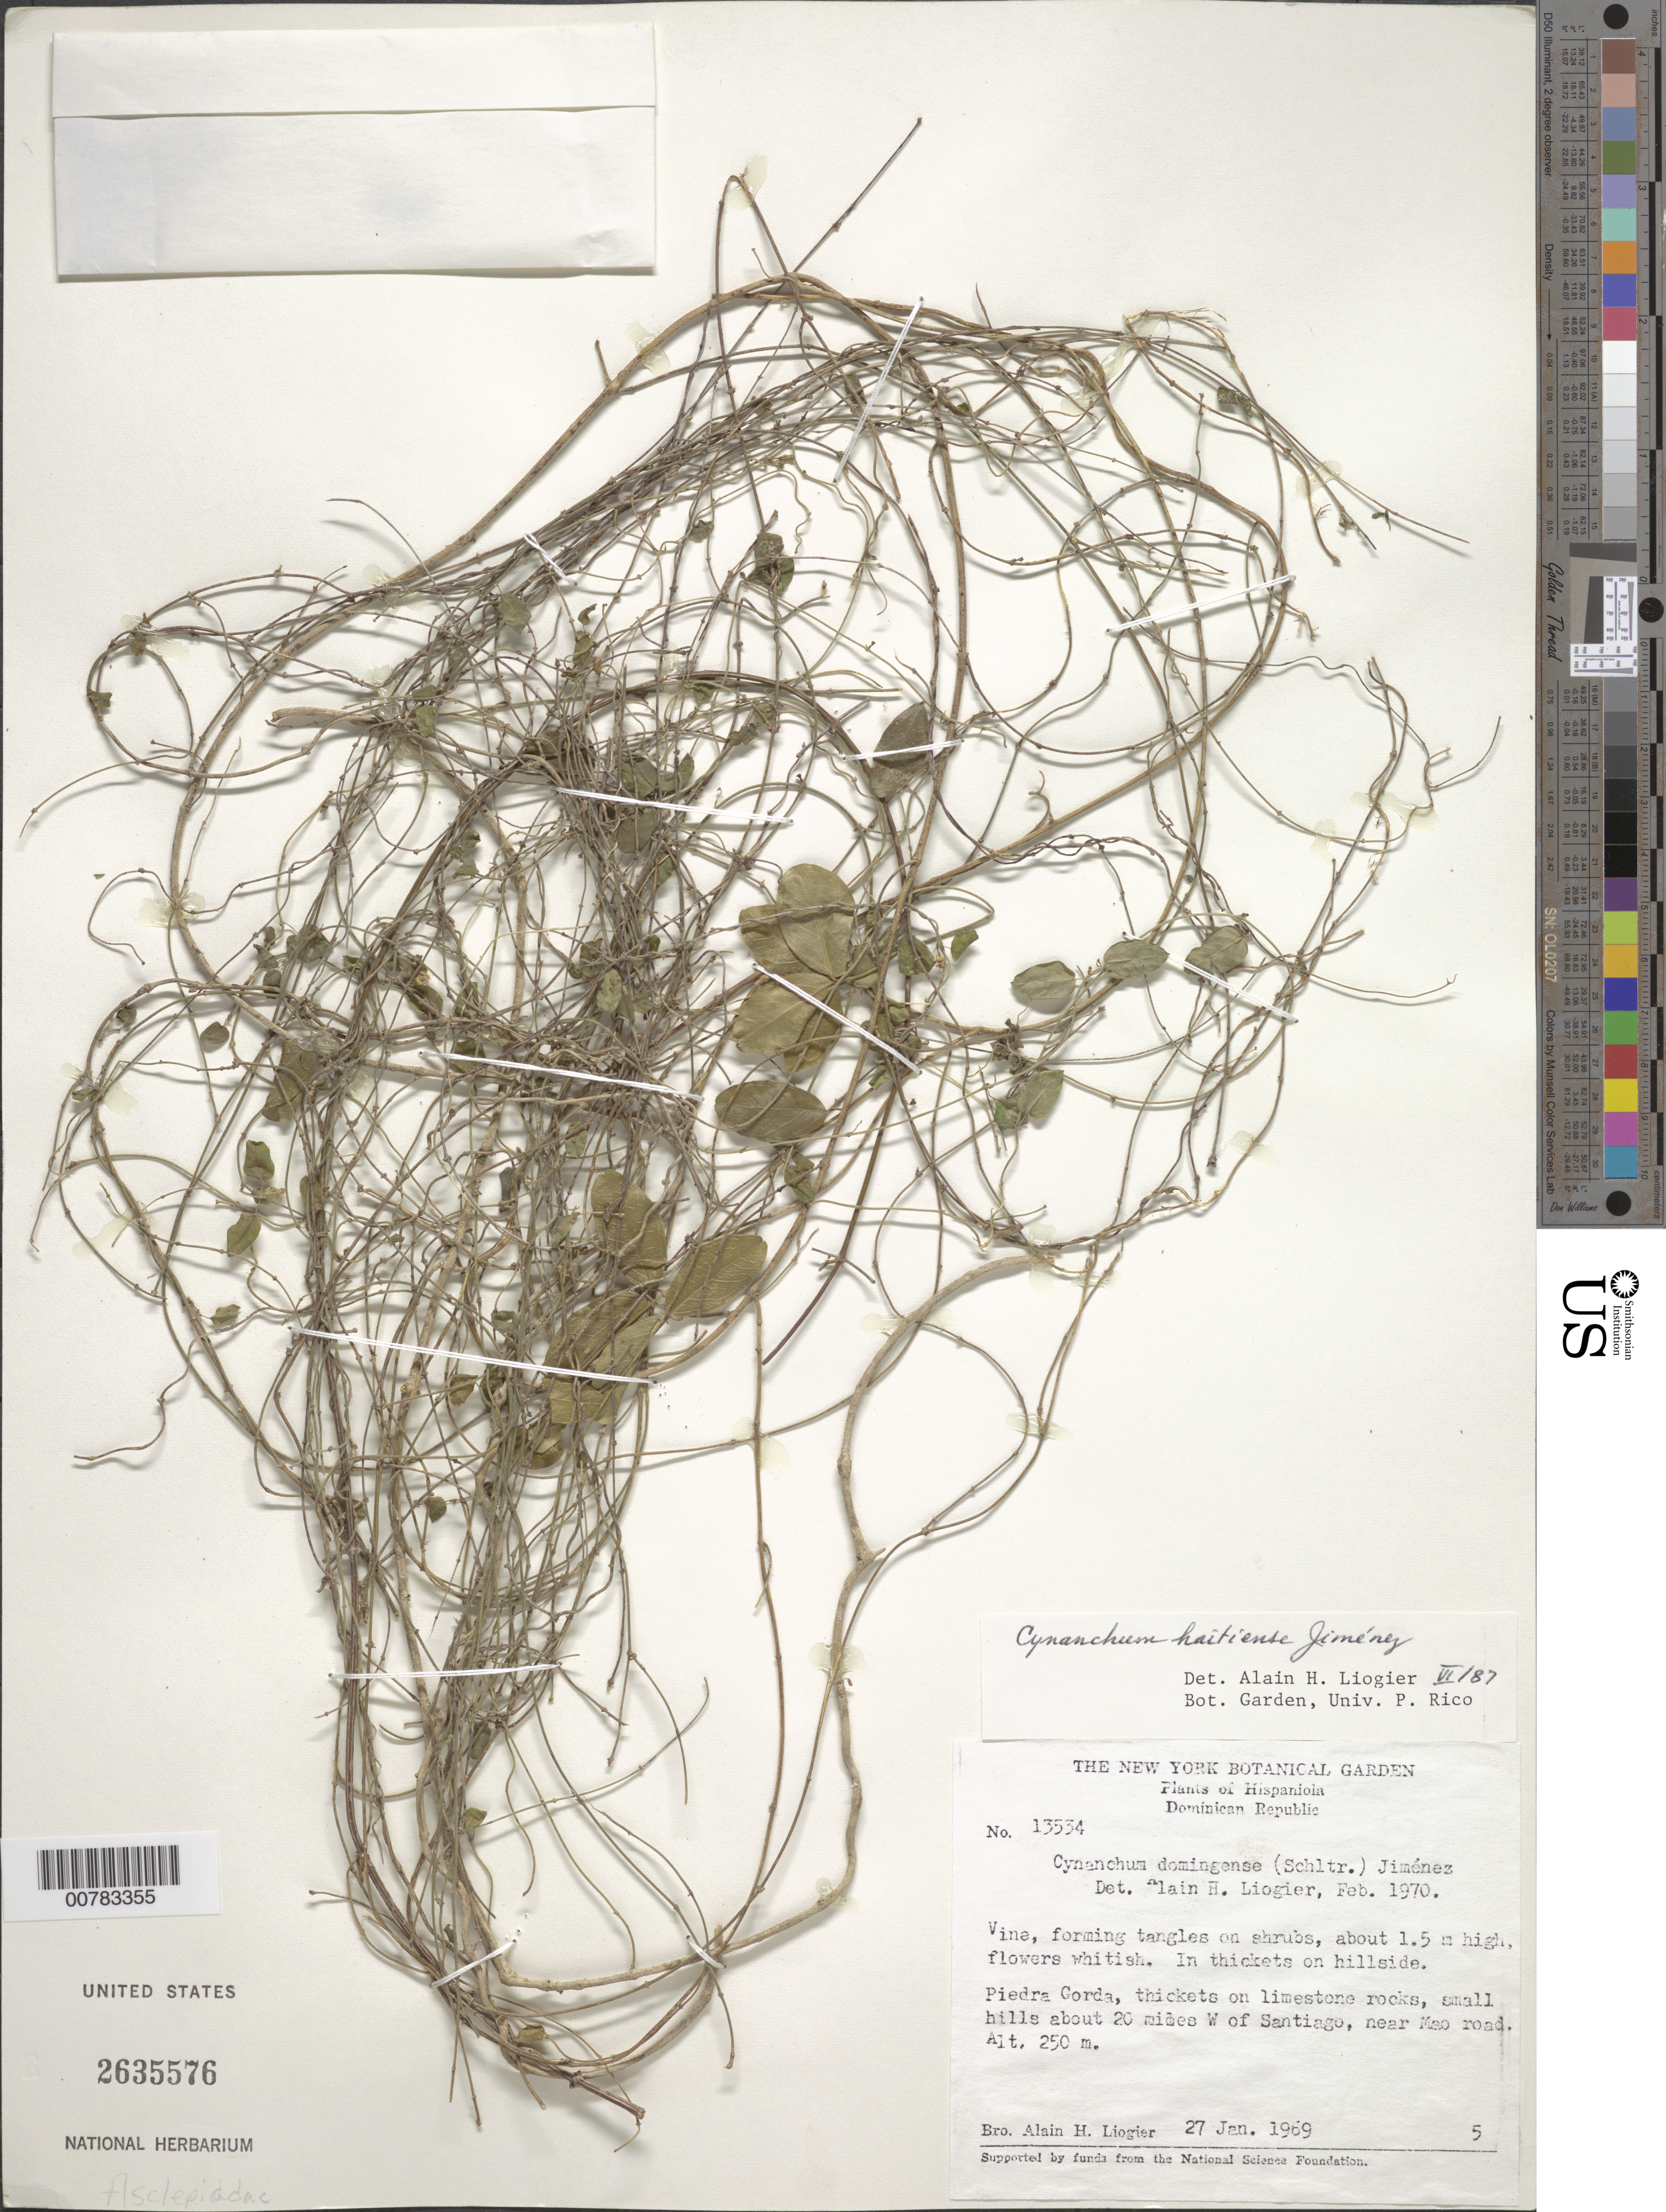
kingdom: Plantae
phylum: Tracheophyta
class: Magnoliopsida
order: Gentianales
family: Apocynaceae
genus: Metastelma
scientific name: Metastelma astephanoides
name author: Schltr.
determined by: Liogier, Alain H.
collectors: A. H. Liogier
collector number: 13534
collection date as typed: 27 Jan 1969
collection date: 1969-01-27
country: Dominican Republic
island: Hispaniola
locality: Piedra Gorda, small hills about 20 miles W of Santiago, near Mao road.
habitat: In thickets on hillside, on limestone rocks.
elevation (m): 250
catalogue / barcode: US 2635576